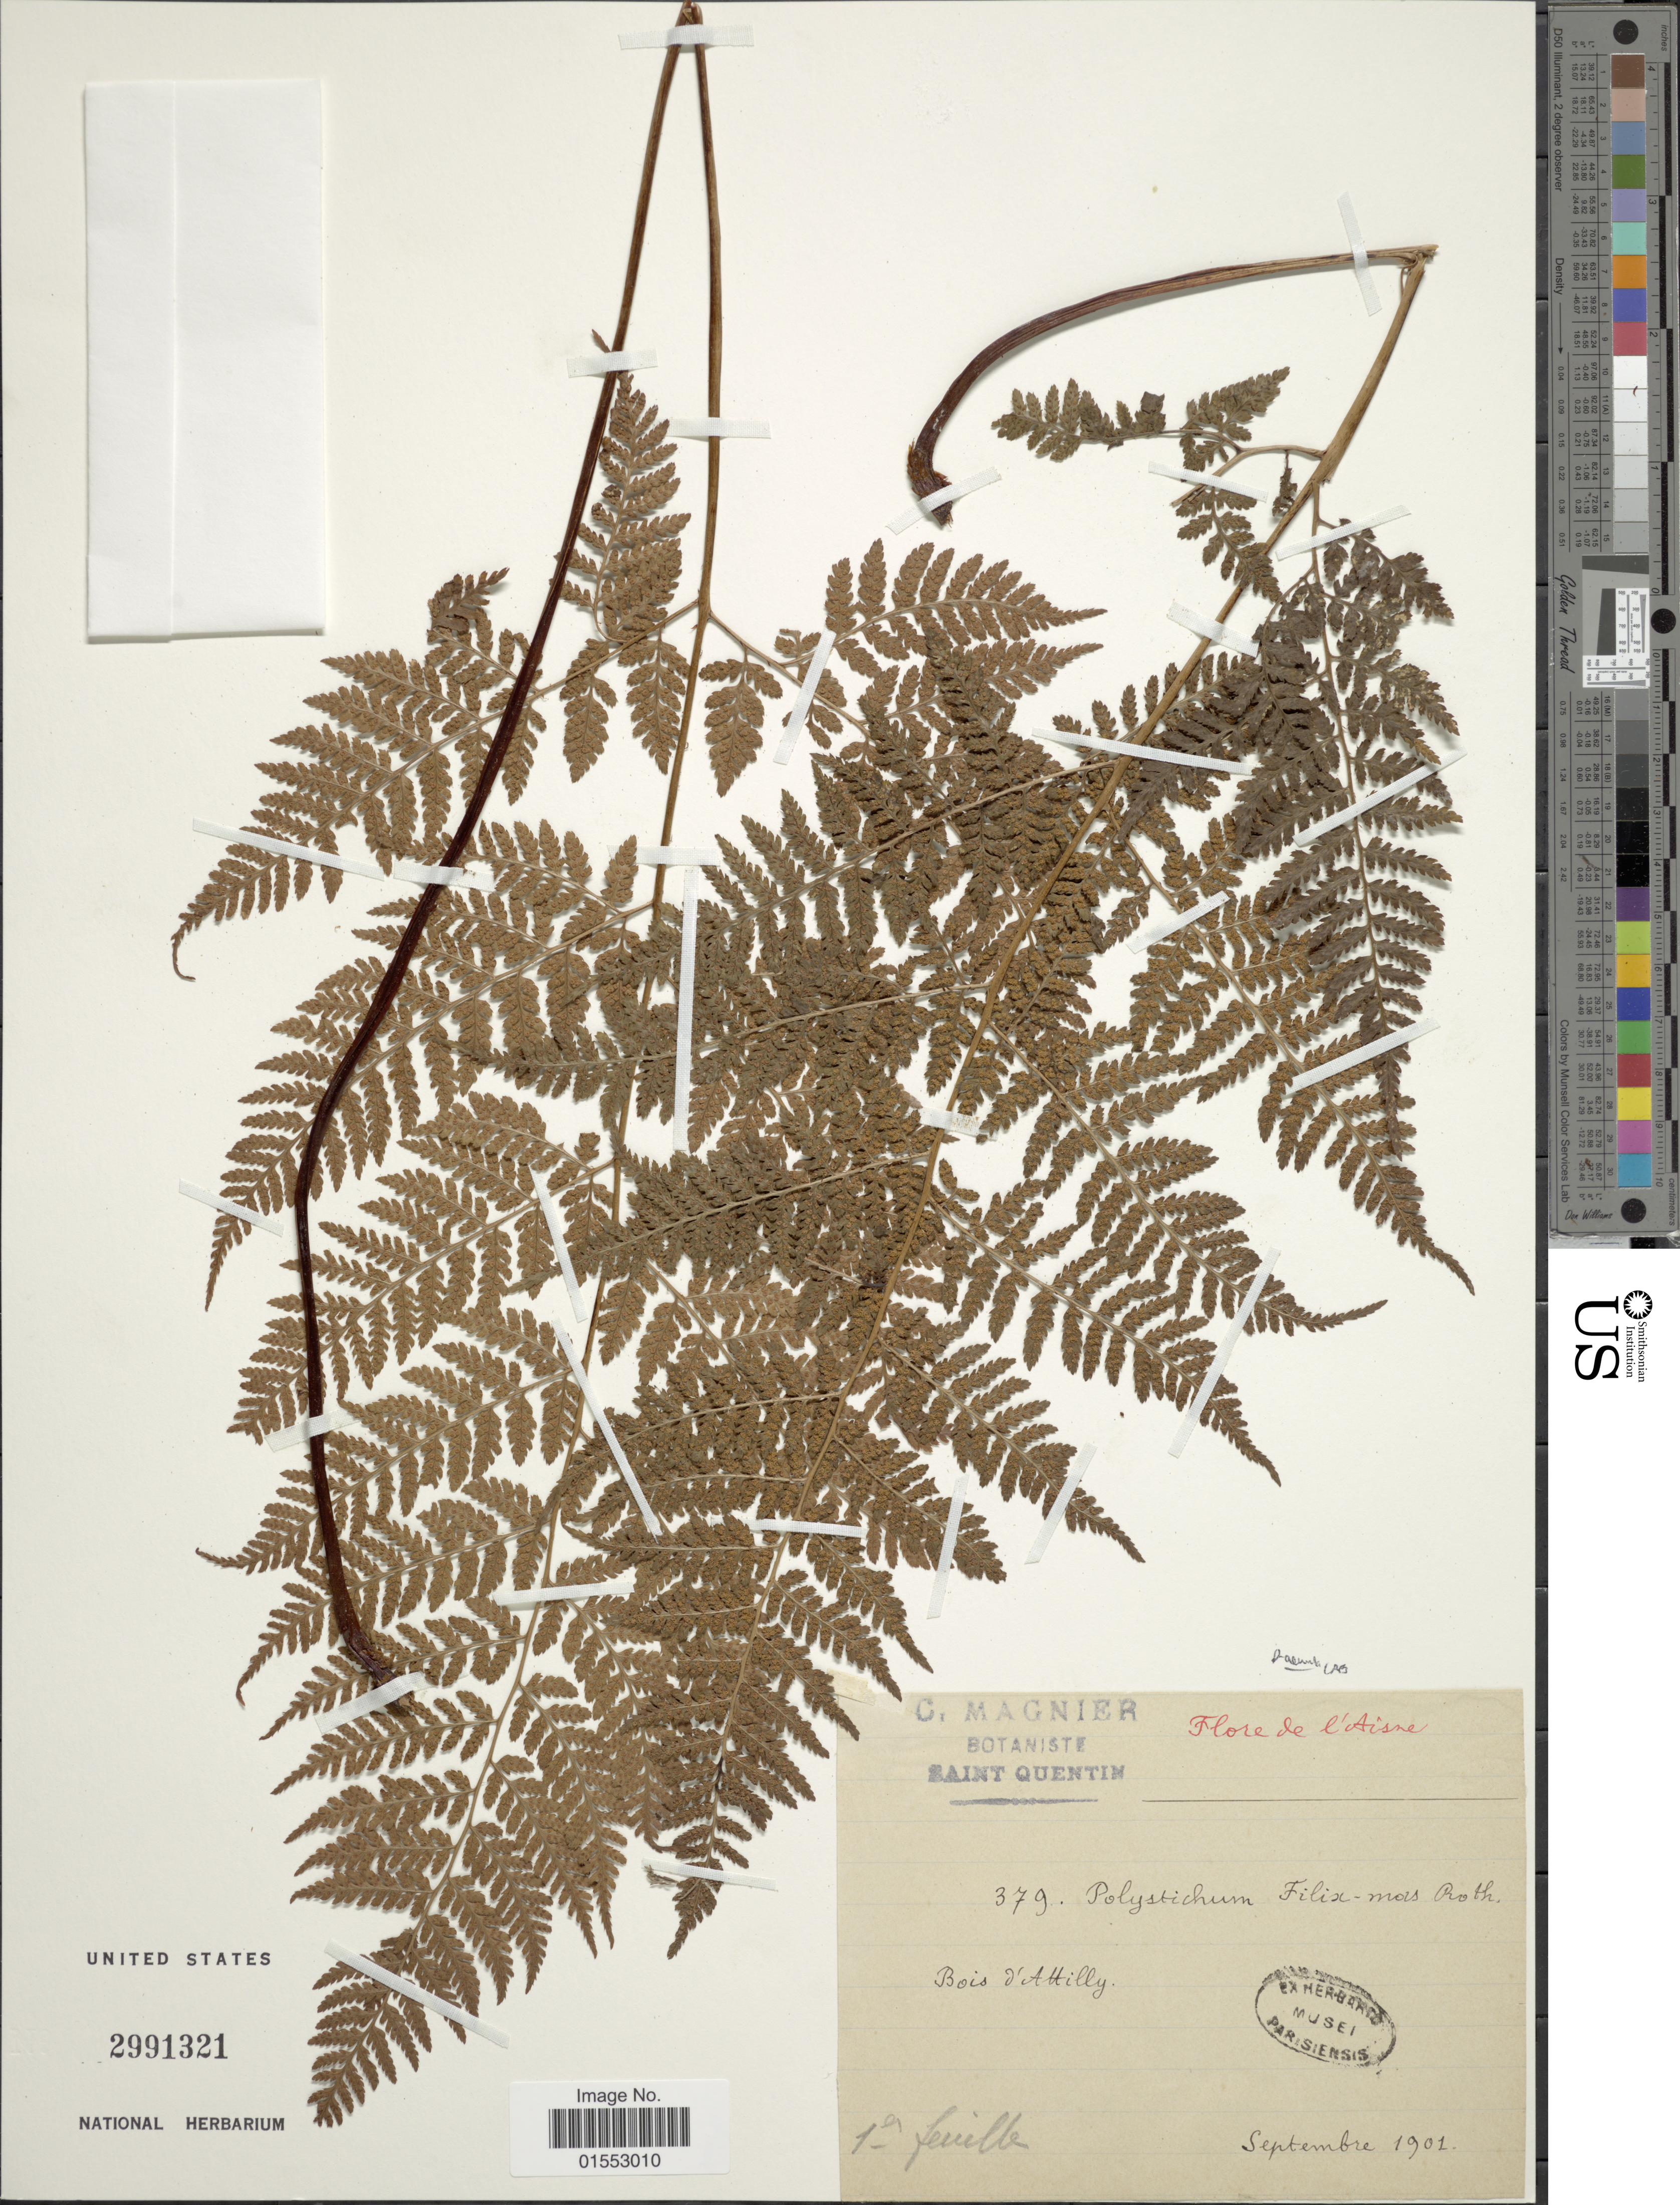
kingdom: Plantae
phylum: Tracheophyta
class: Polypodiopsida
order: Polypodiales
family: Dryopteridaceae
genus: Dryopteris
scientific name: Dryopteris aemula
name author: Kuntze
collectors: C. Magnier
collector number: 379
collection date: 1901-09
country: France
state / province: Hauts-de-France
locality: Bois Dittlihg [interpreted]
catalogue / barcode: US 2991321